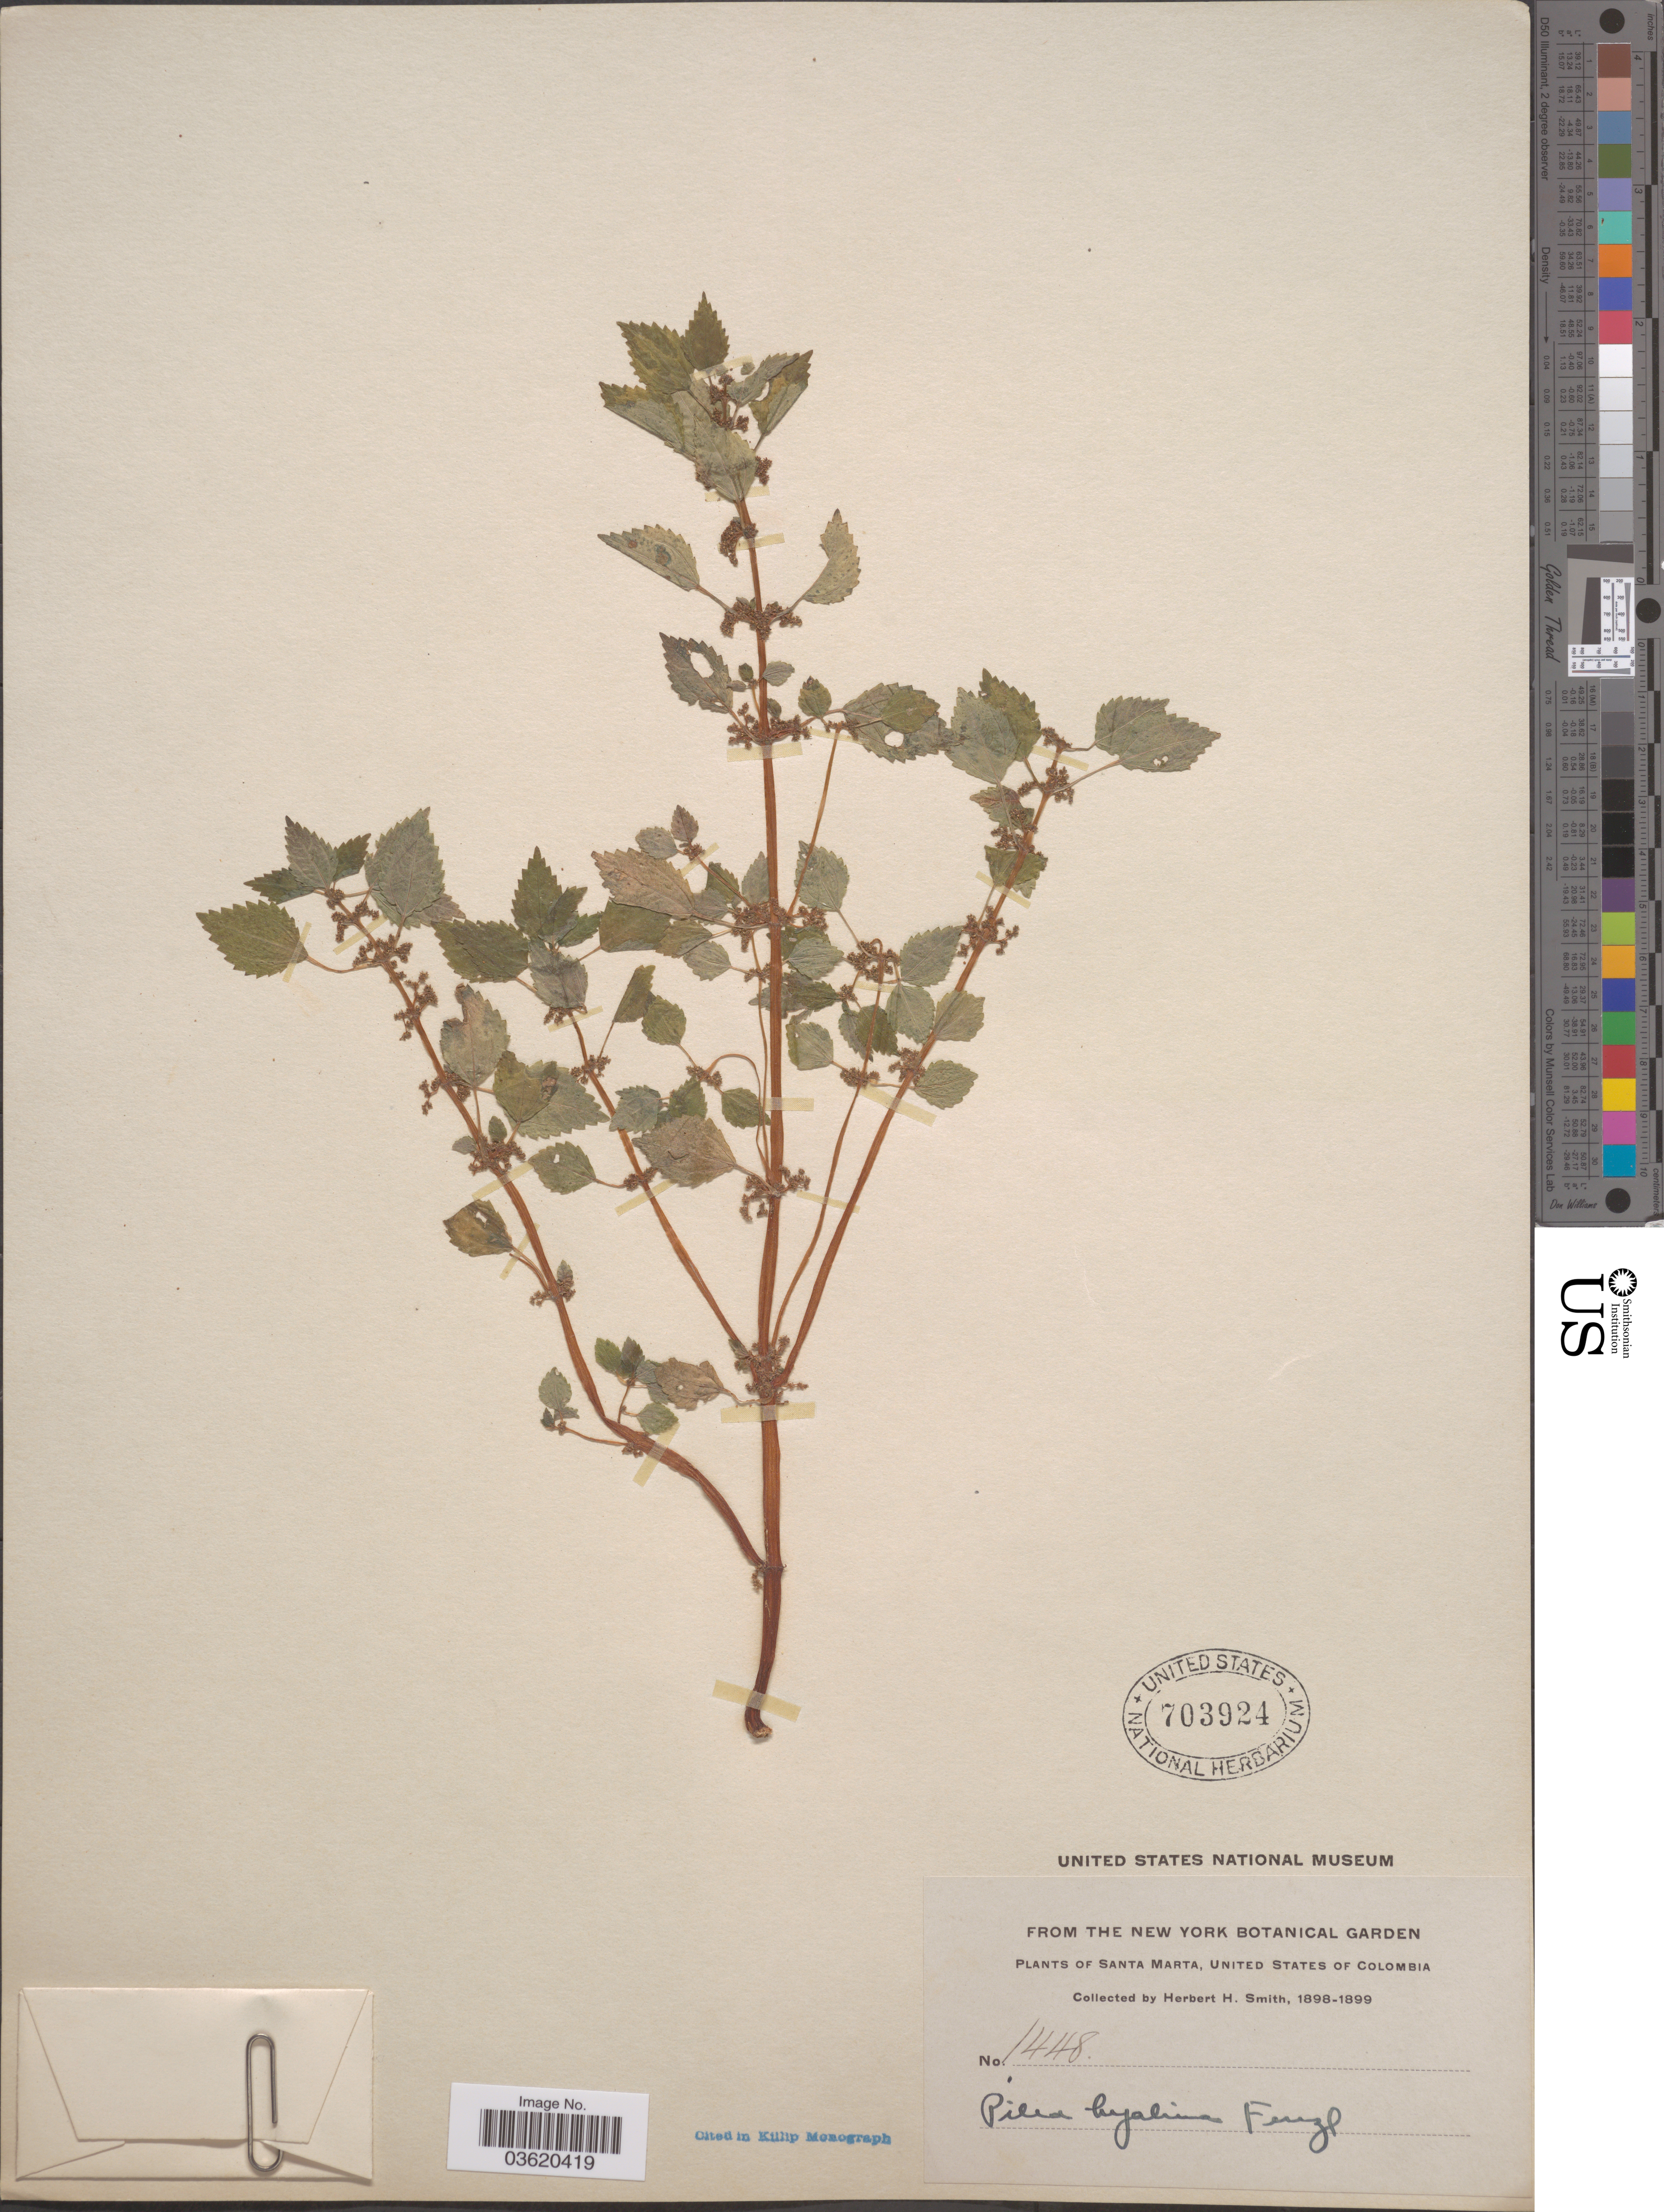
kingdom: Plantae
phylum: Tracheophyta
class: Magnoliopsida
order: Rosales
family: Urticaceae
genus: Pilea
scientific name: Pilea hyalina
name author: Fenzl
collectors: Herbert H. Smith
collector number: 1448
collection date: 1898/1899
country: Colombia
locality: Santa Marta, United States of Colombia.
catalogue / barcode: US 703924